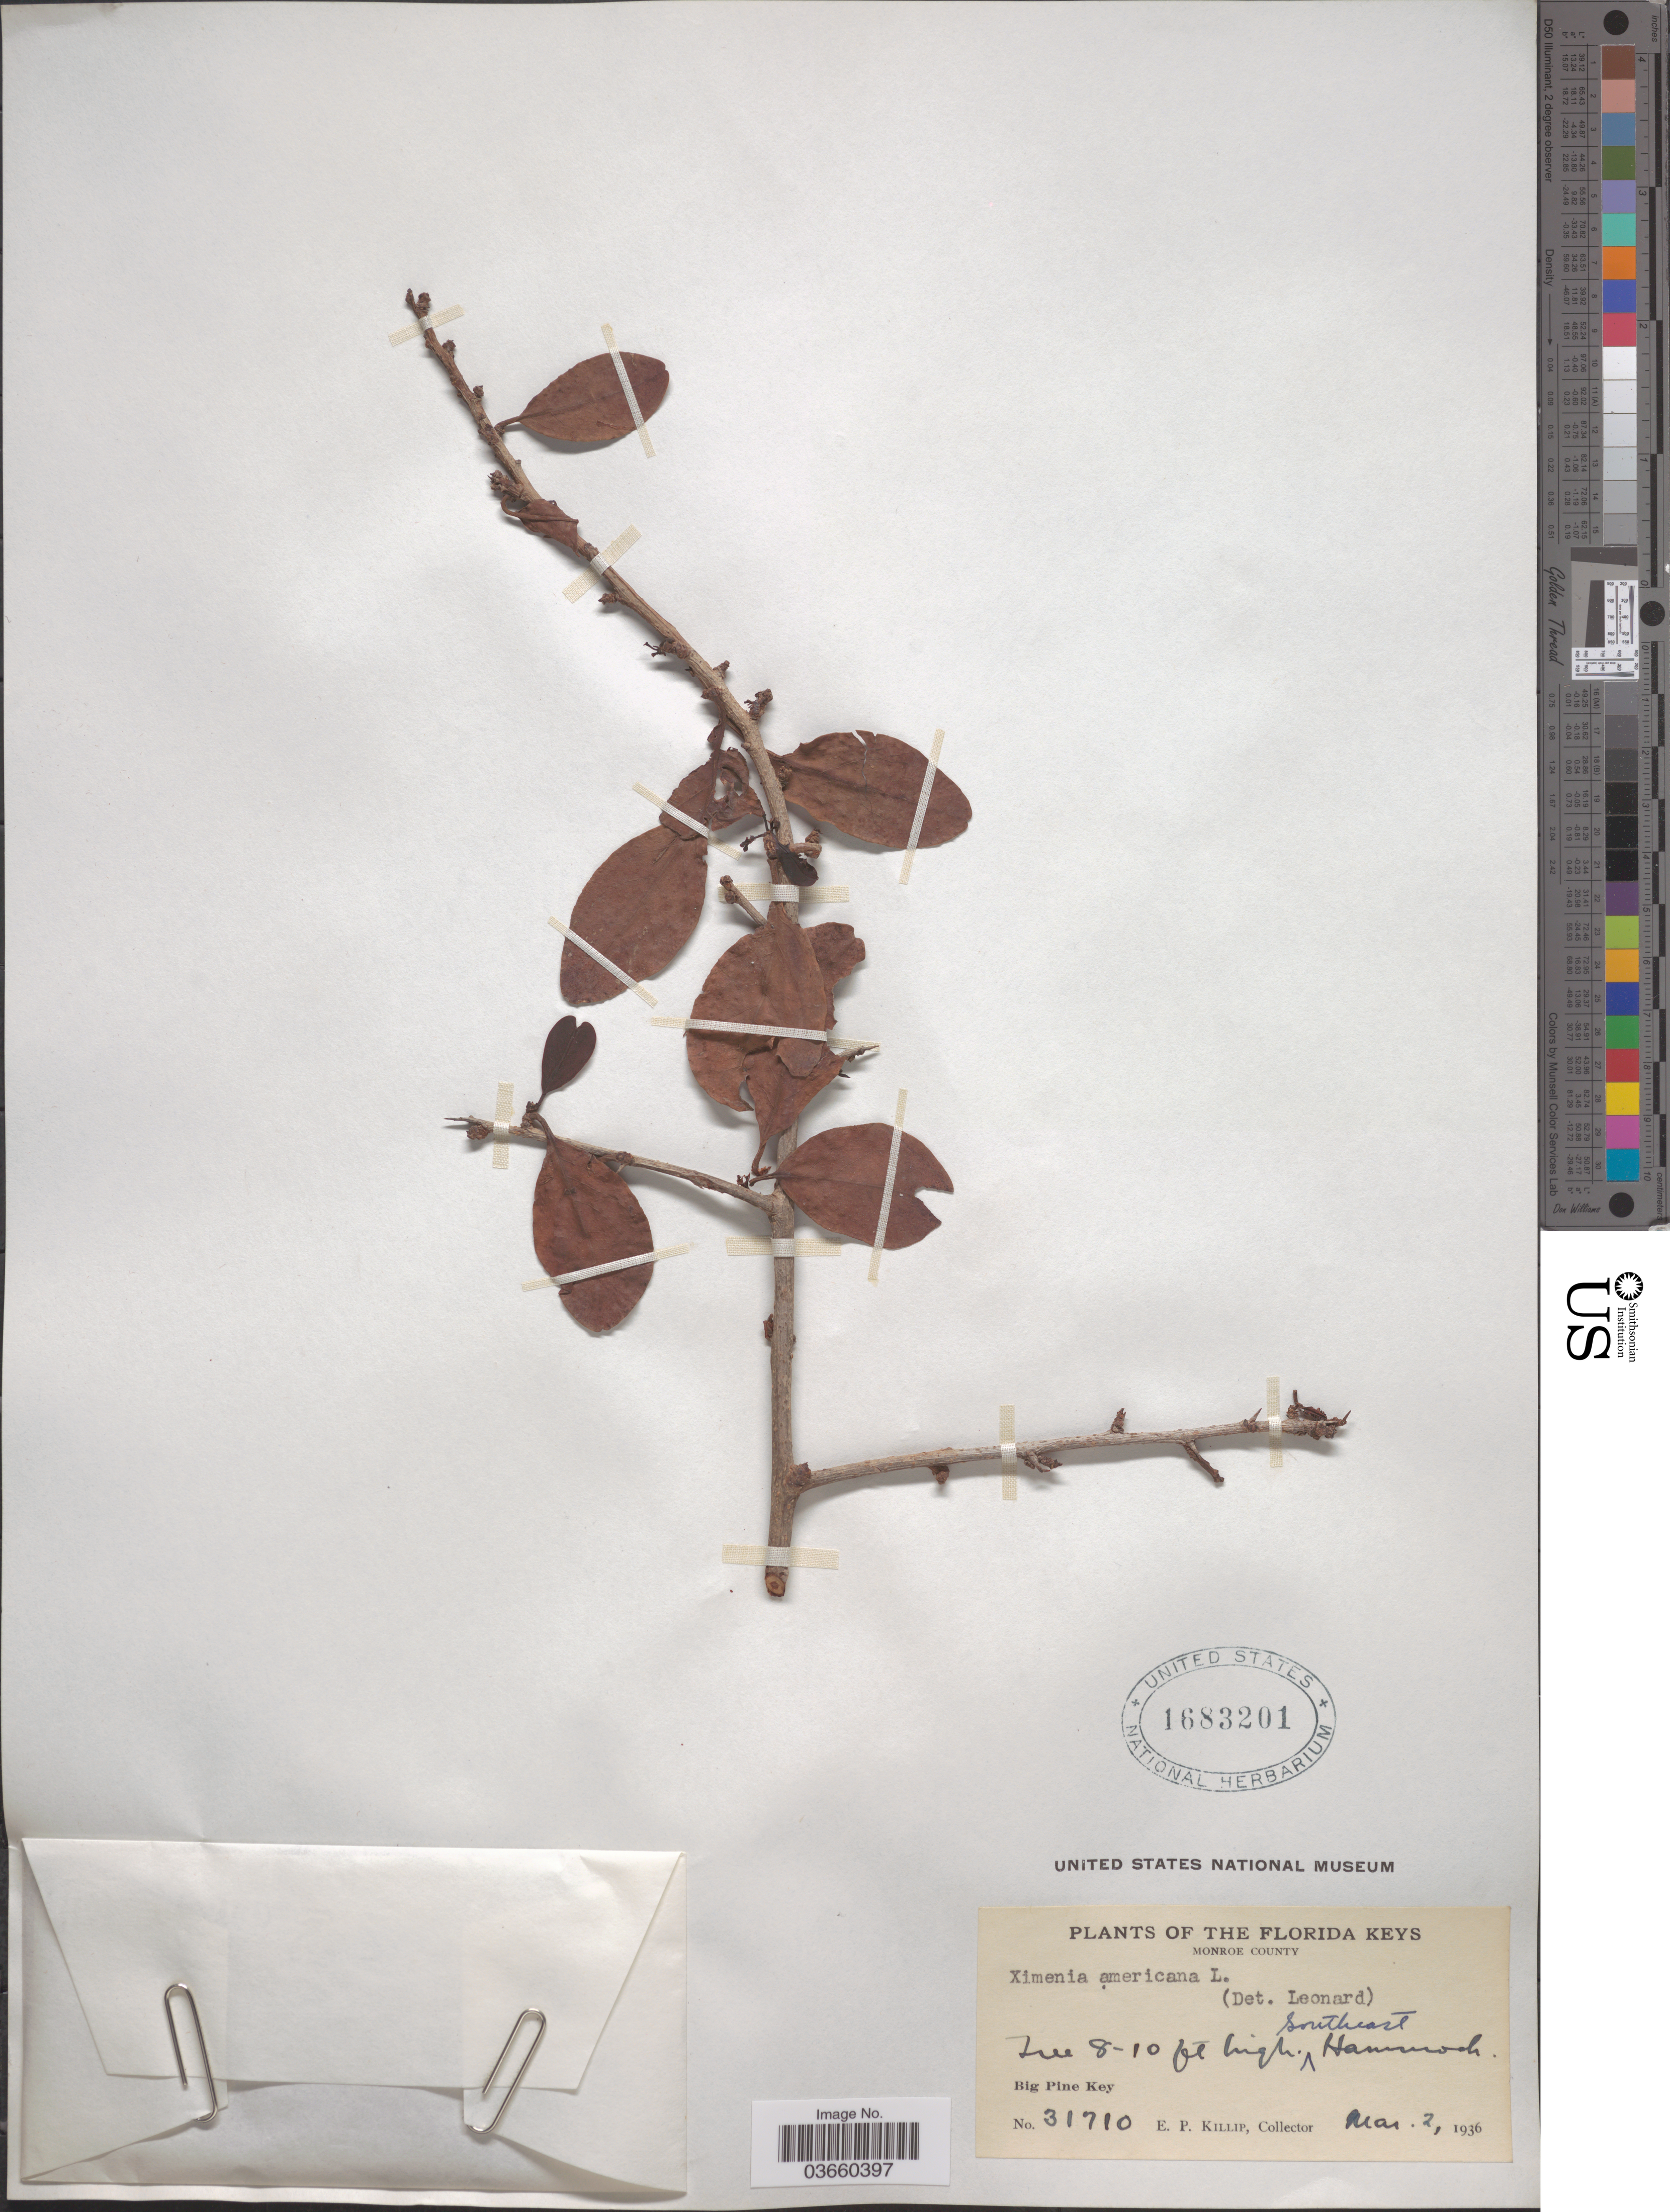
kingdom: Plantae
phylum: Tracheophyta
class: Magnoliopsida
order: Santalales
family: Ximeniaceae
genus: Ximenia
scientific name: Ximenia americana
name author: L.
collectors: E. P. Killip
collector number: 31710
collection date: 1936-03-02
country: United States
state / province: Florida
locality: The Florida Keys. Monroe County. Big Pine Key. Southeast Hammock.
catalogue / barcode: US 1683201